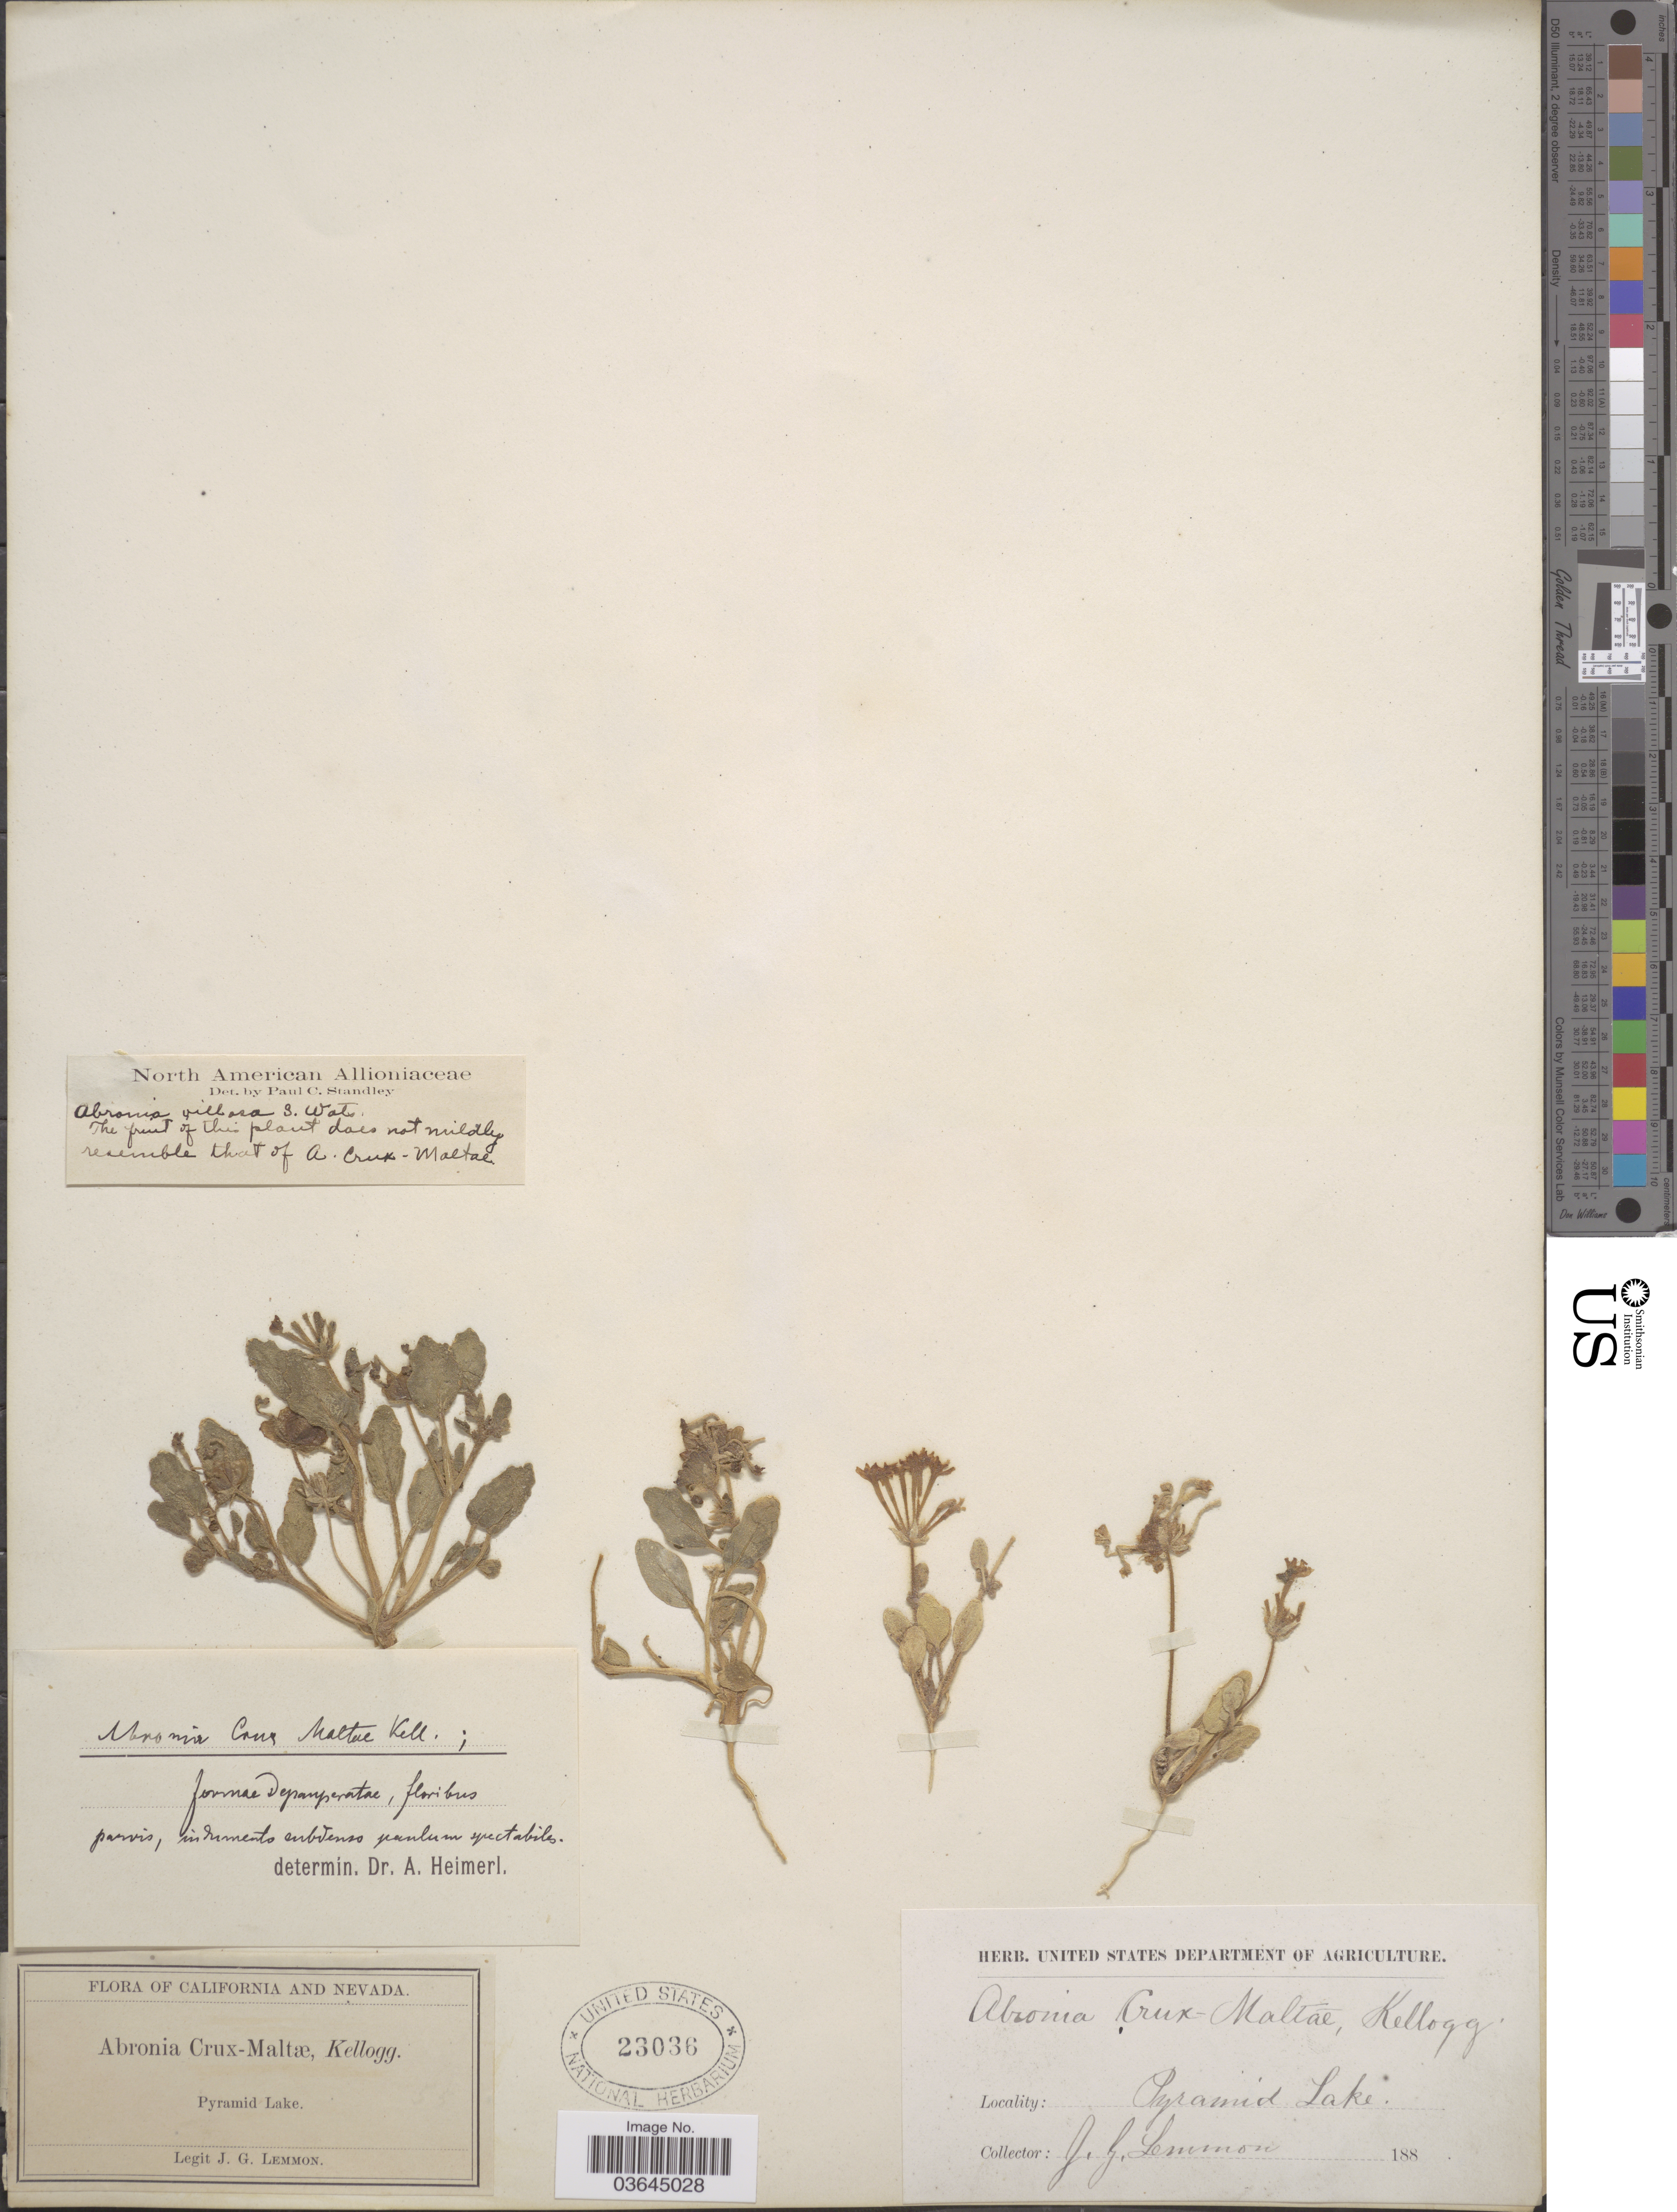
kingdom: Plantae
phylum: Tracheophyta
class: Magnoliopsida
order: Caryophyllales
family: Nyctaginaceae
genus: Abronia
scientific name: Abronia villosa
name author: S. Watson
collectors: J. Lemmon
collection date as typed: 188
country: United States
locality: California and Nevada. Pyramid Lake.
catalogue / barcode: US 23036